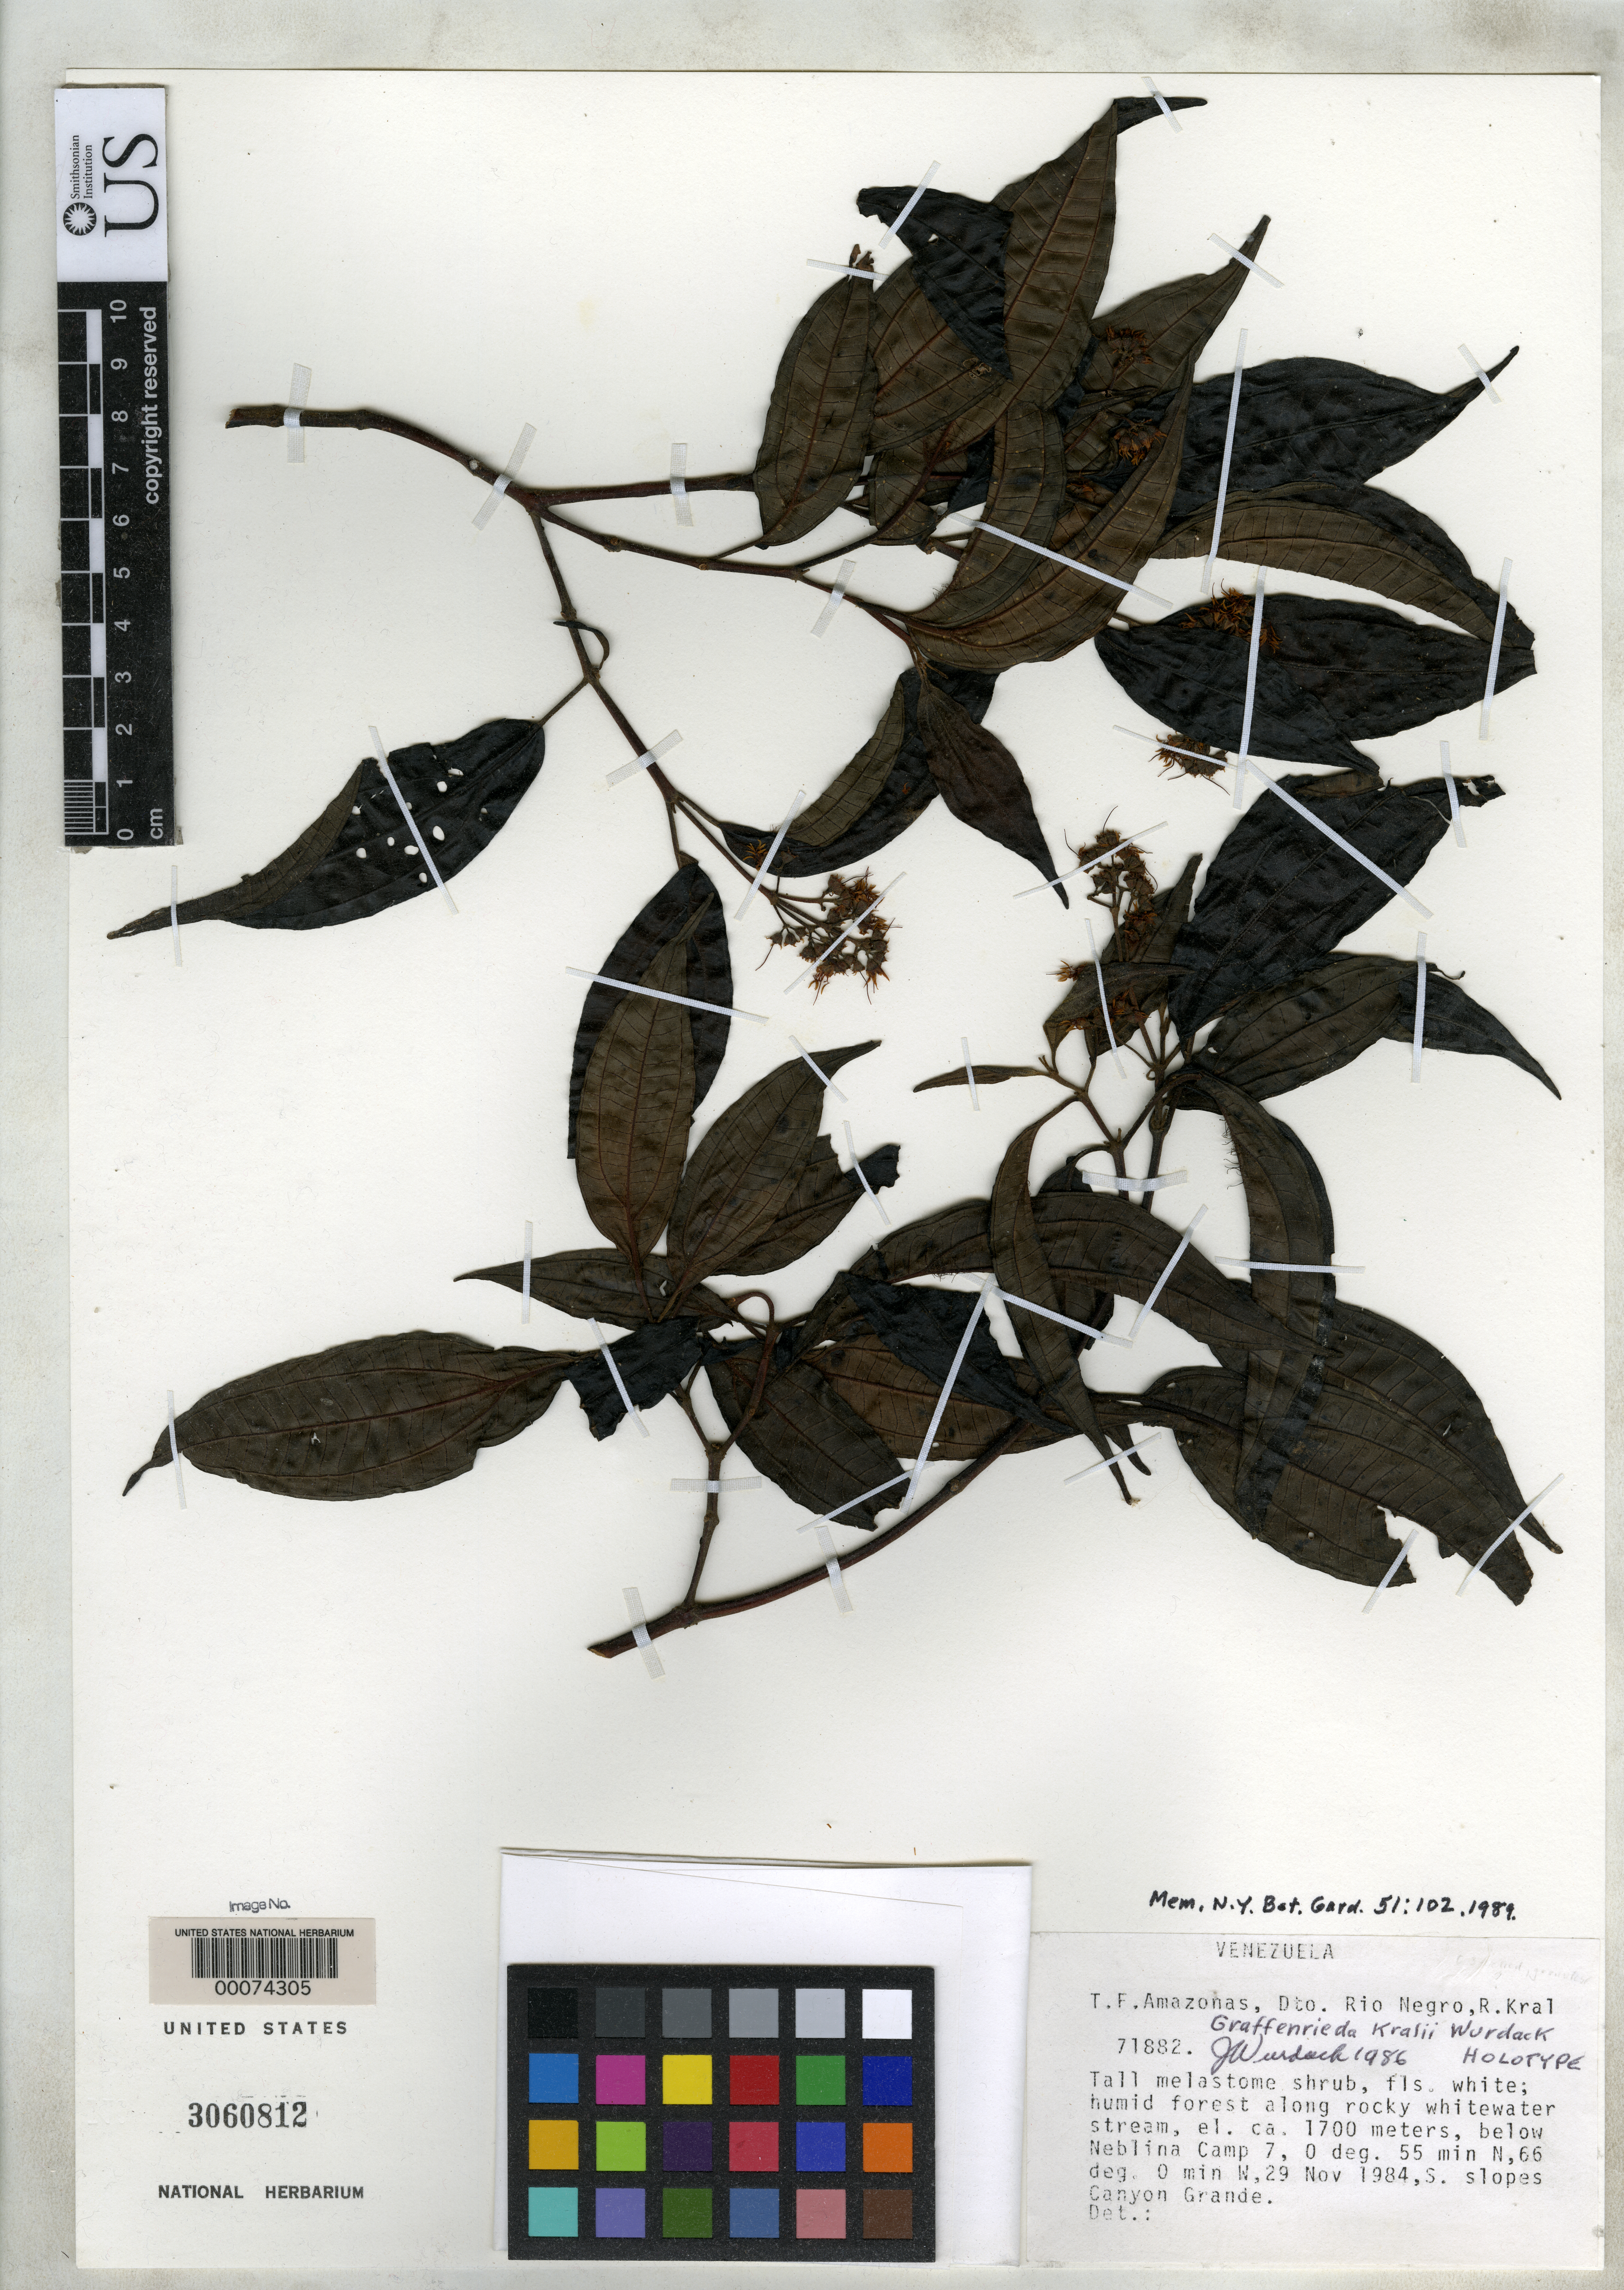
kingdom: Plantae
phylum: Tracheophyta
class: Magnoliopsida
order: Myrtales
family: Melastomataceae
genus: Graffenrieda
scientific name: Graffenrieda kralii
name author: Wurdack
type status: Holotype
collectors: R. Kral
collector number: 71882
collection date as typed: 29 Nov 1984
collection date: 1984-11-29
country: Venezuela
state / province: Amazonas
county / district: Rio Negro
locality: Below Neblina camp 7, S slopes Canyon Grande.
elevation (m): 1700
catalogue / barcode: US 3060812